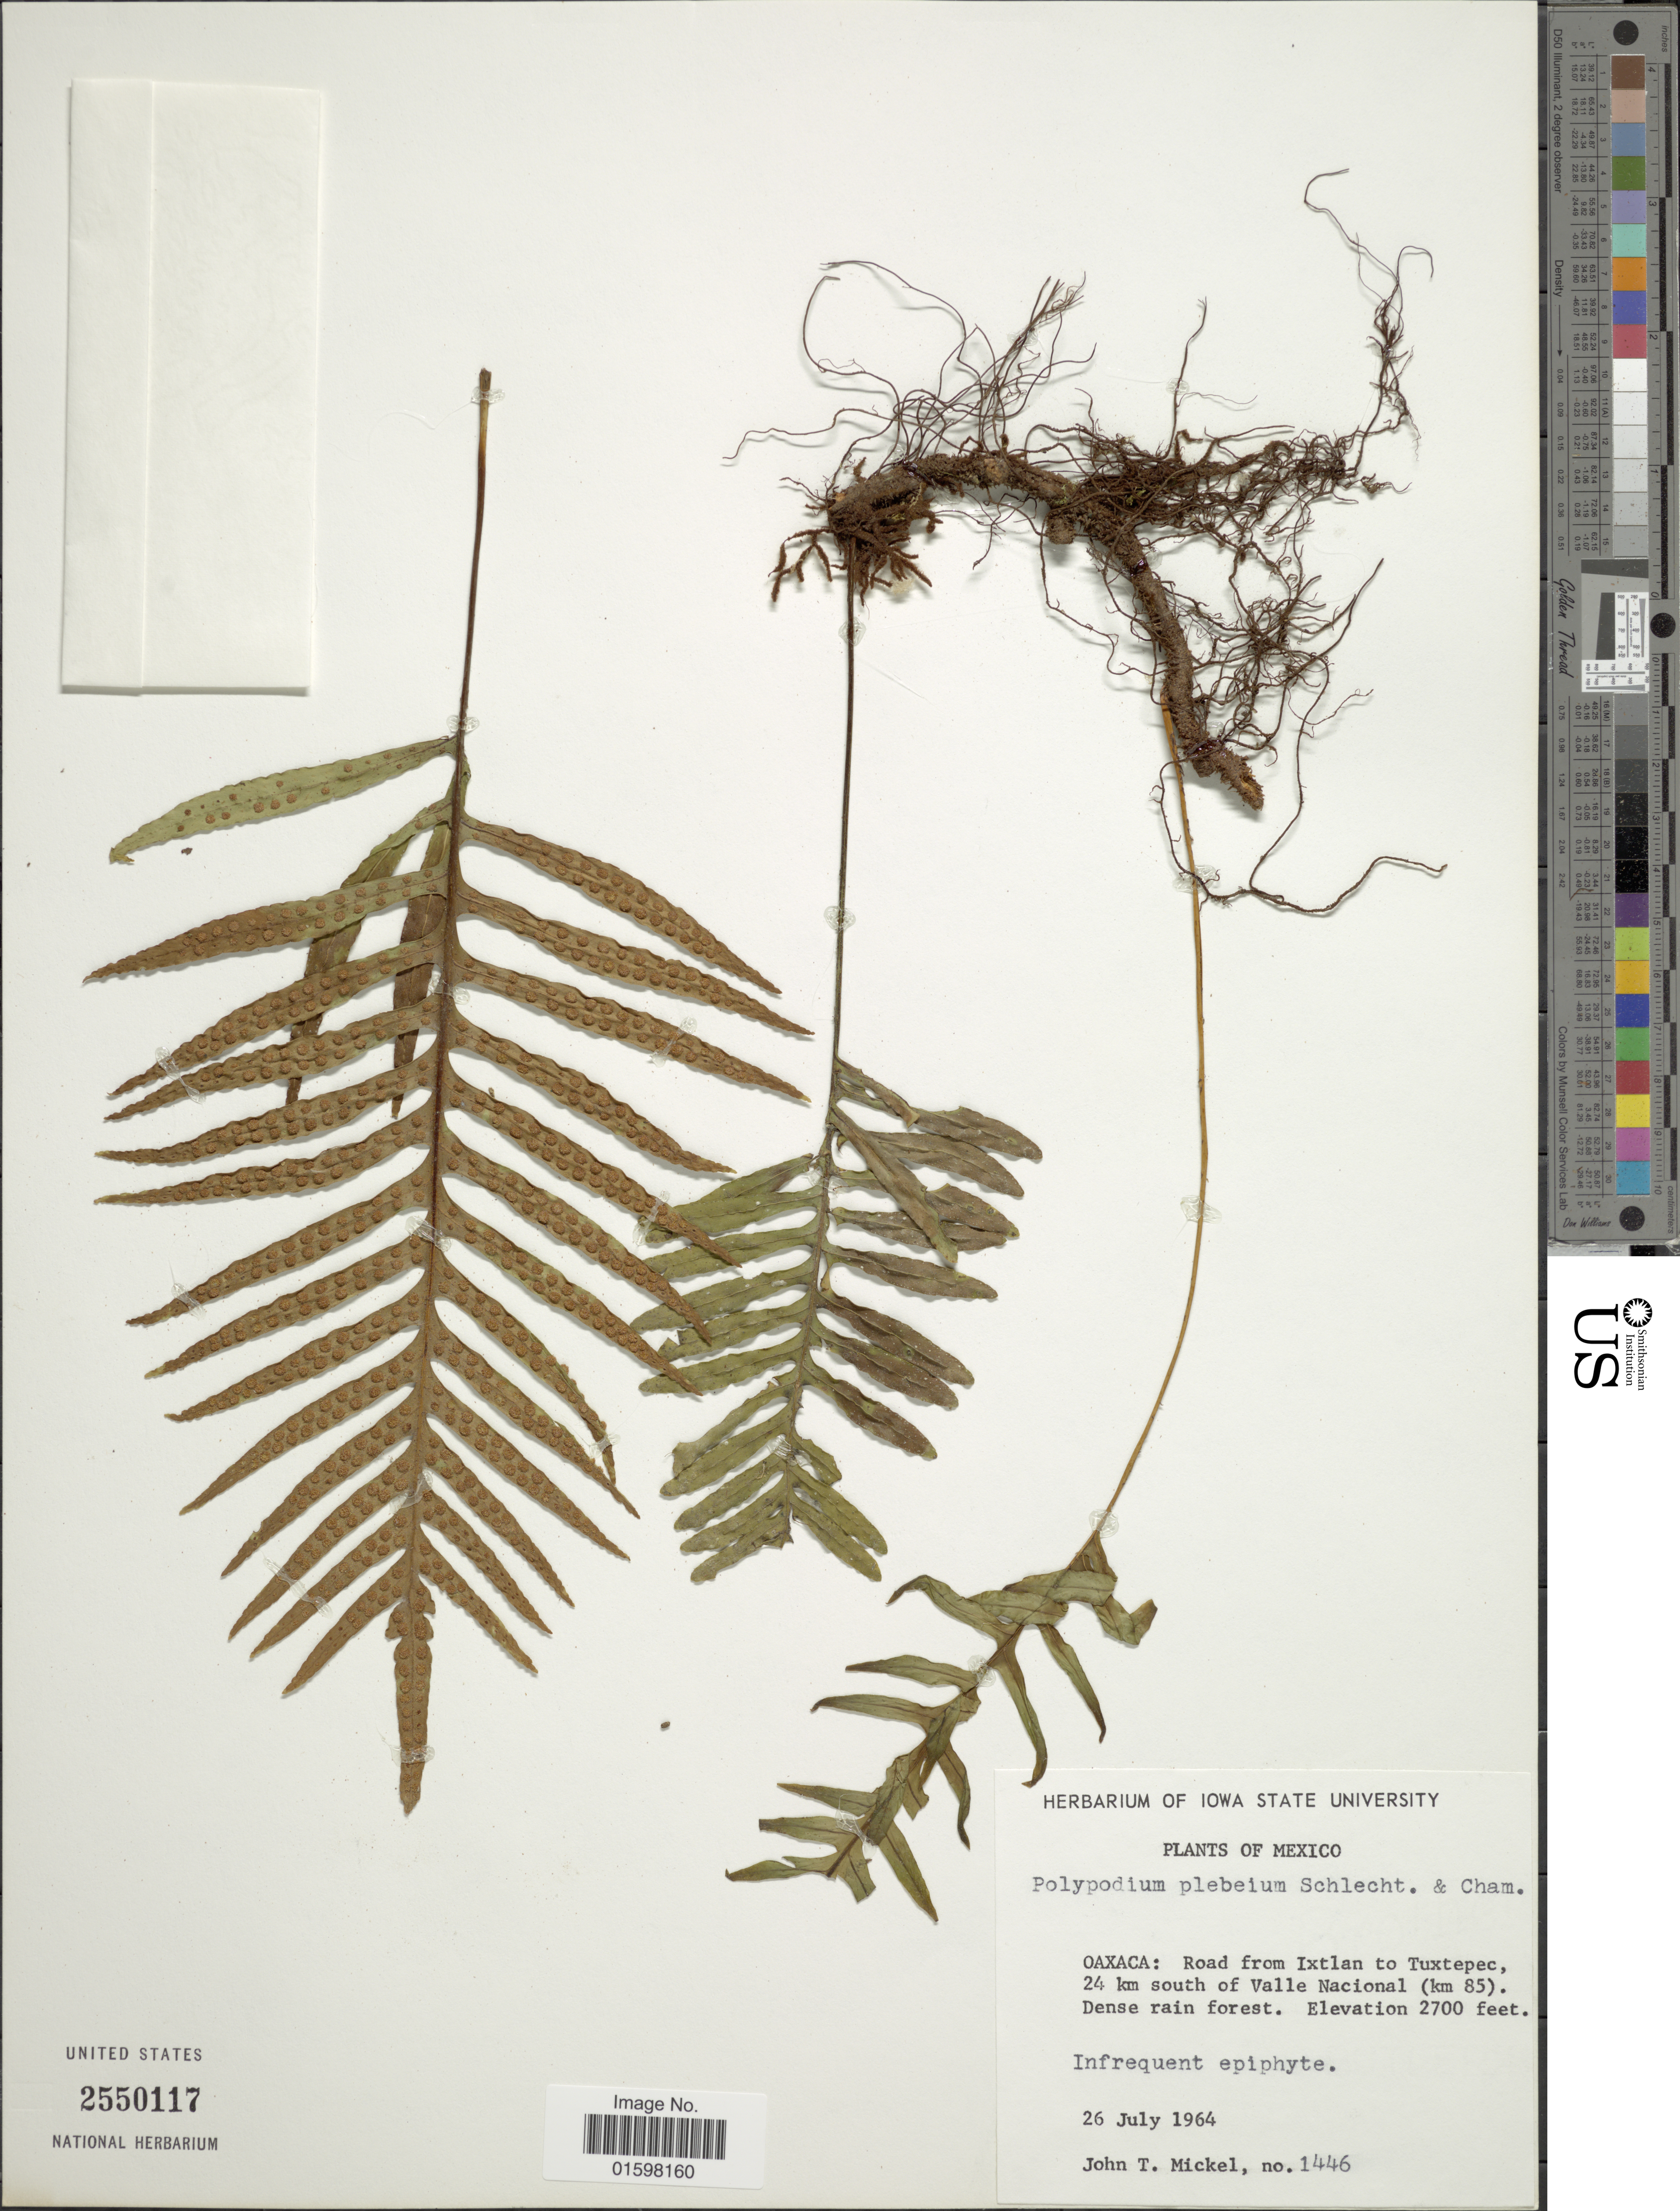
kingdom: Plantae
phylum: Tracheophyta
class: Polypodiopsida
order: Polypodiales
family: Polypodiaceae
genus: Pleopeltis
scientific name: Pleopeltis plebeia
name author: (Schltdl. ex Cham.) A.R. Sm. & Tejero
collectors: J. T. Mickel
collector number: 1446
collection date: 1964-07-26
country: Mexico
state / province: Oaxaca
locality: Oaxaca: Road from Ixtlan to Tuxtepec, 24 km south of Valle Nacional (km 85)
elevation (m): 823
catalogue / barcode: US 2550117